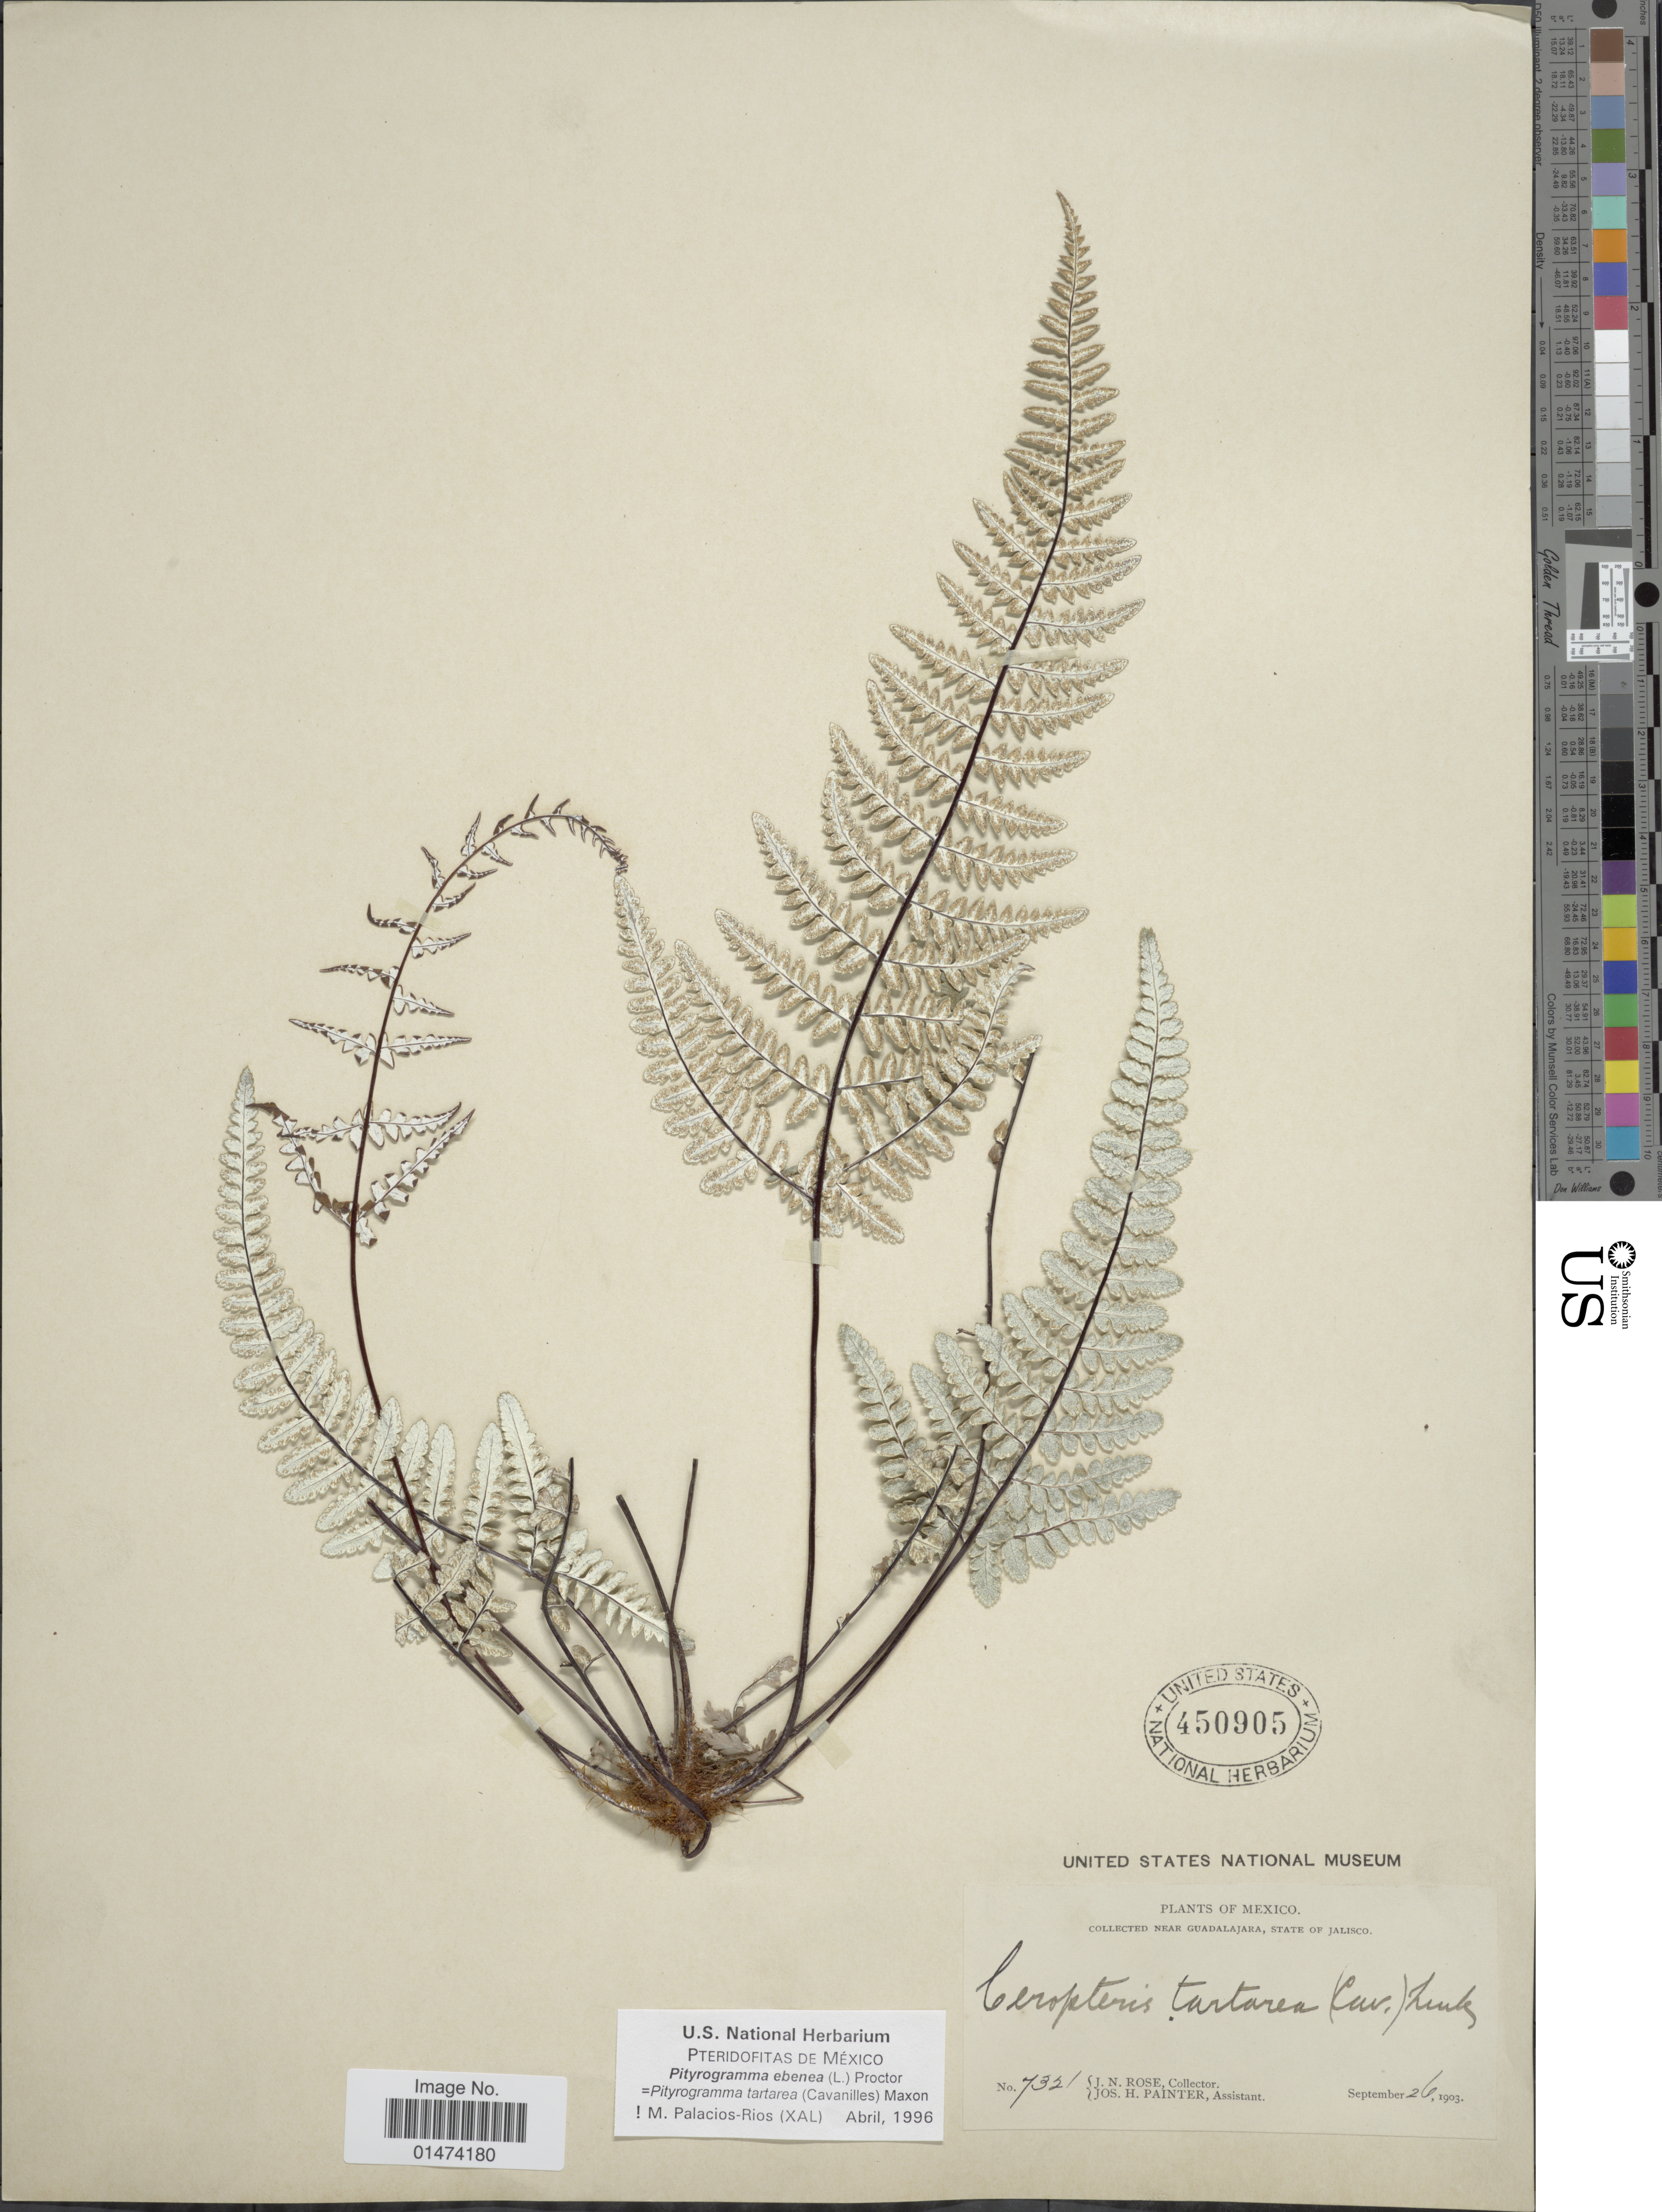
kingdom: Plantae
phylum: Tracheophyta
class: Polypodiopsida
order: Polypodiales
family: Pteridaceae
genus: Pityrogramma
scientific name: Pityrogramma tartarea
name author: (Cav.) Maxon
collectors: J. N. Rose & J. H. Painter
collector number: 7321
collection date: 1903-09-26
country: Mexico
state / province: Jalisco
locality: Near Guadalajara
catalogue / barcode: US 450905